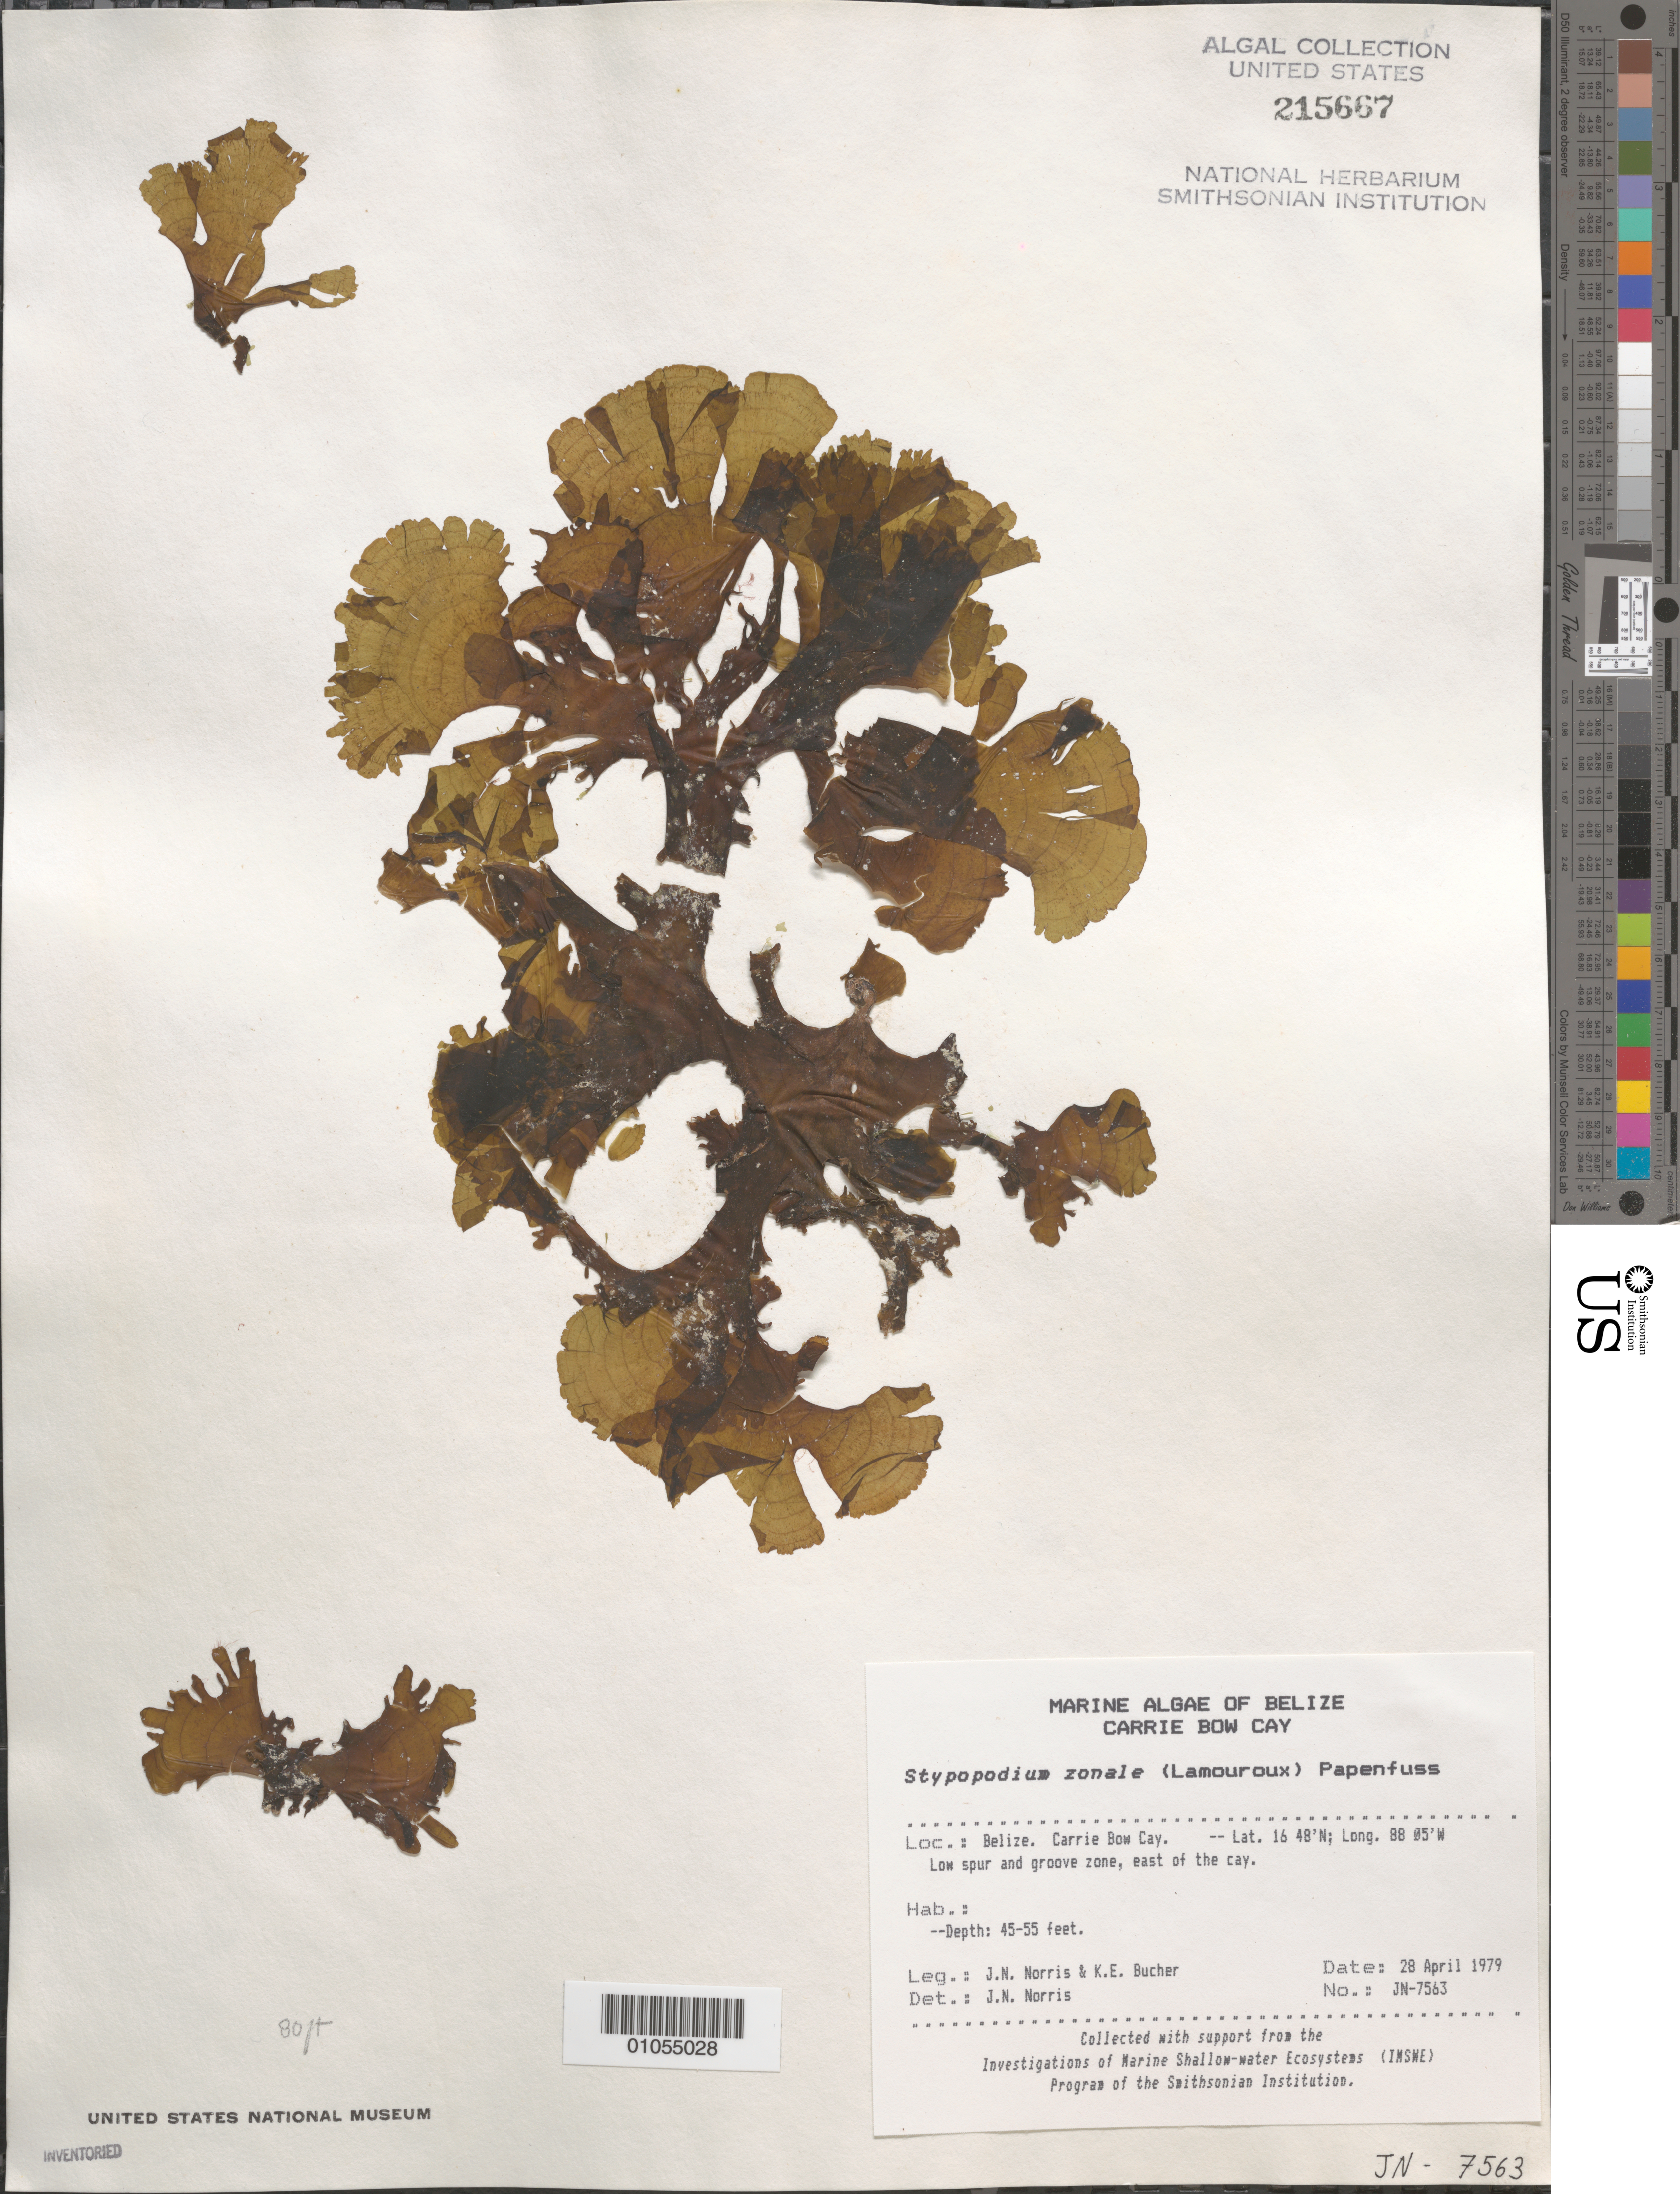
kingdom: Chromista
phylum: Ochrophyta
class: Phaeophyceae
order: Dictyotales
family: Dictyotaceae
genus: Stypopodium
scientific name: Stypopodium zonale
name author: (J.V.Lamouroux) Papenf.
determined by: Norris, James N.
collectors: J. N. Norris & K. E. Bucher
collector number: JN-7563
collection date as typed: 28 Apr 1979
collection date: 1979-04-28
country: Belize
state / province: Stann Creek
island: Carrie Bow Cay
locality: East of Carrie Bow Cay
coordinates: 16 48'N, 88 05'W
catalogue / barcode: US 215667